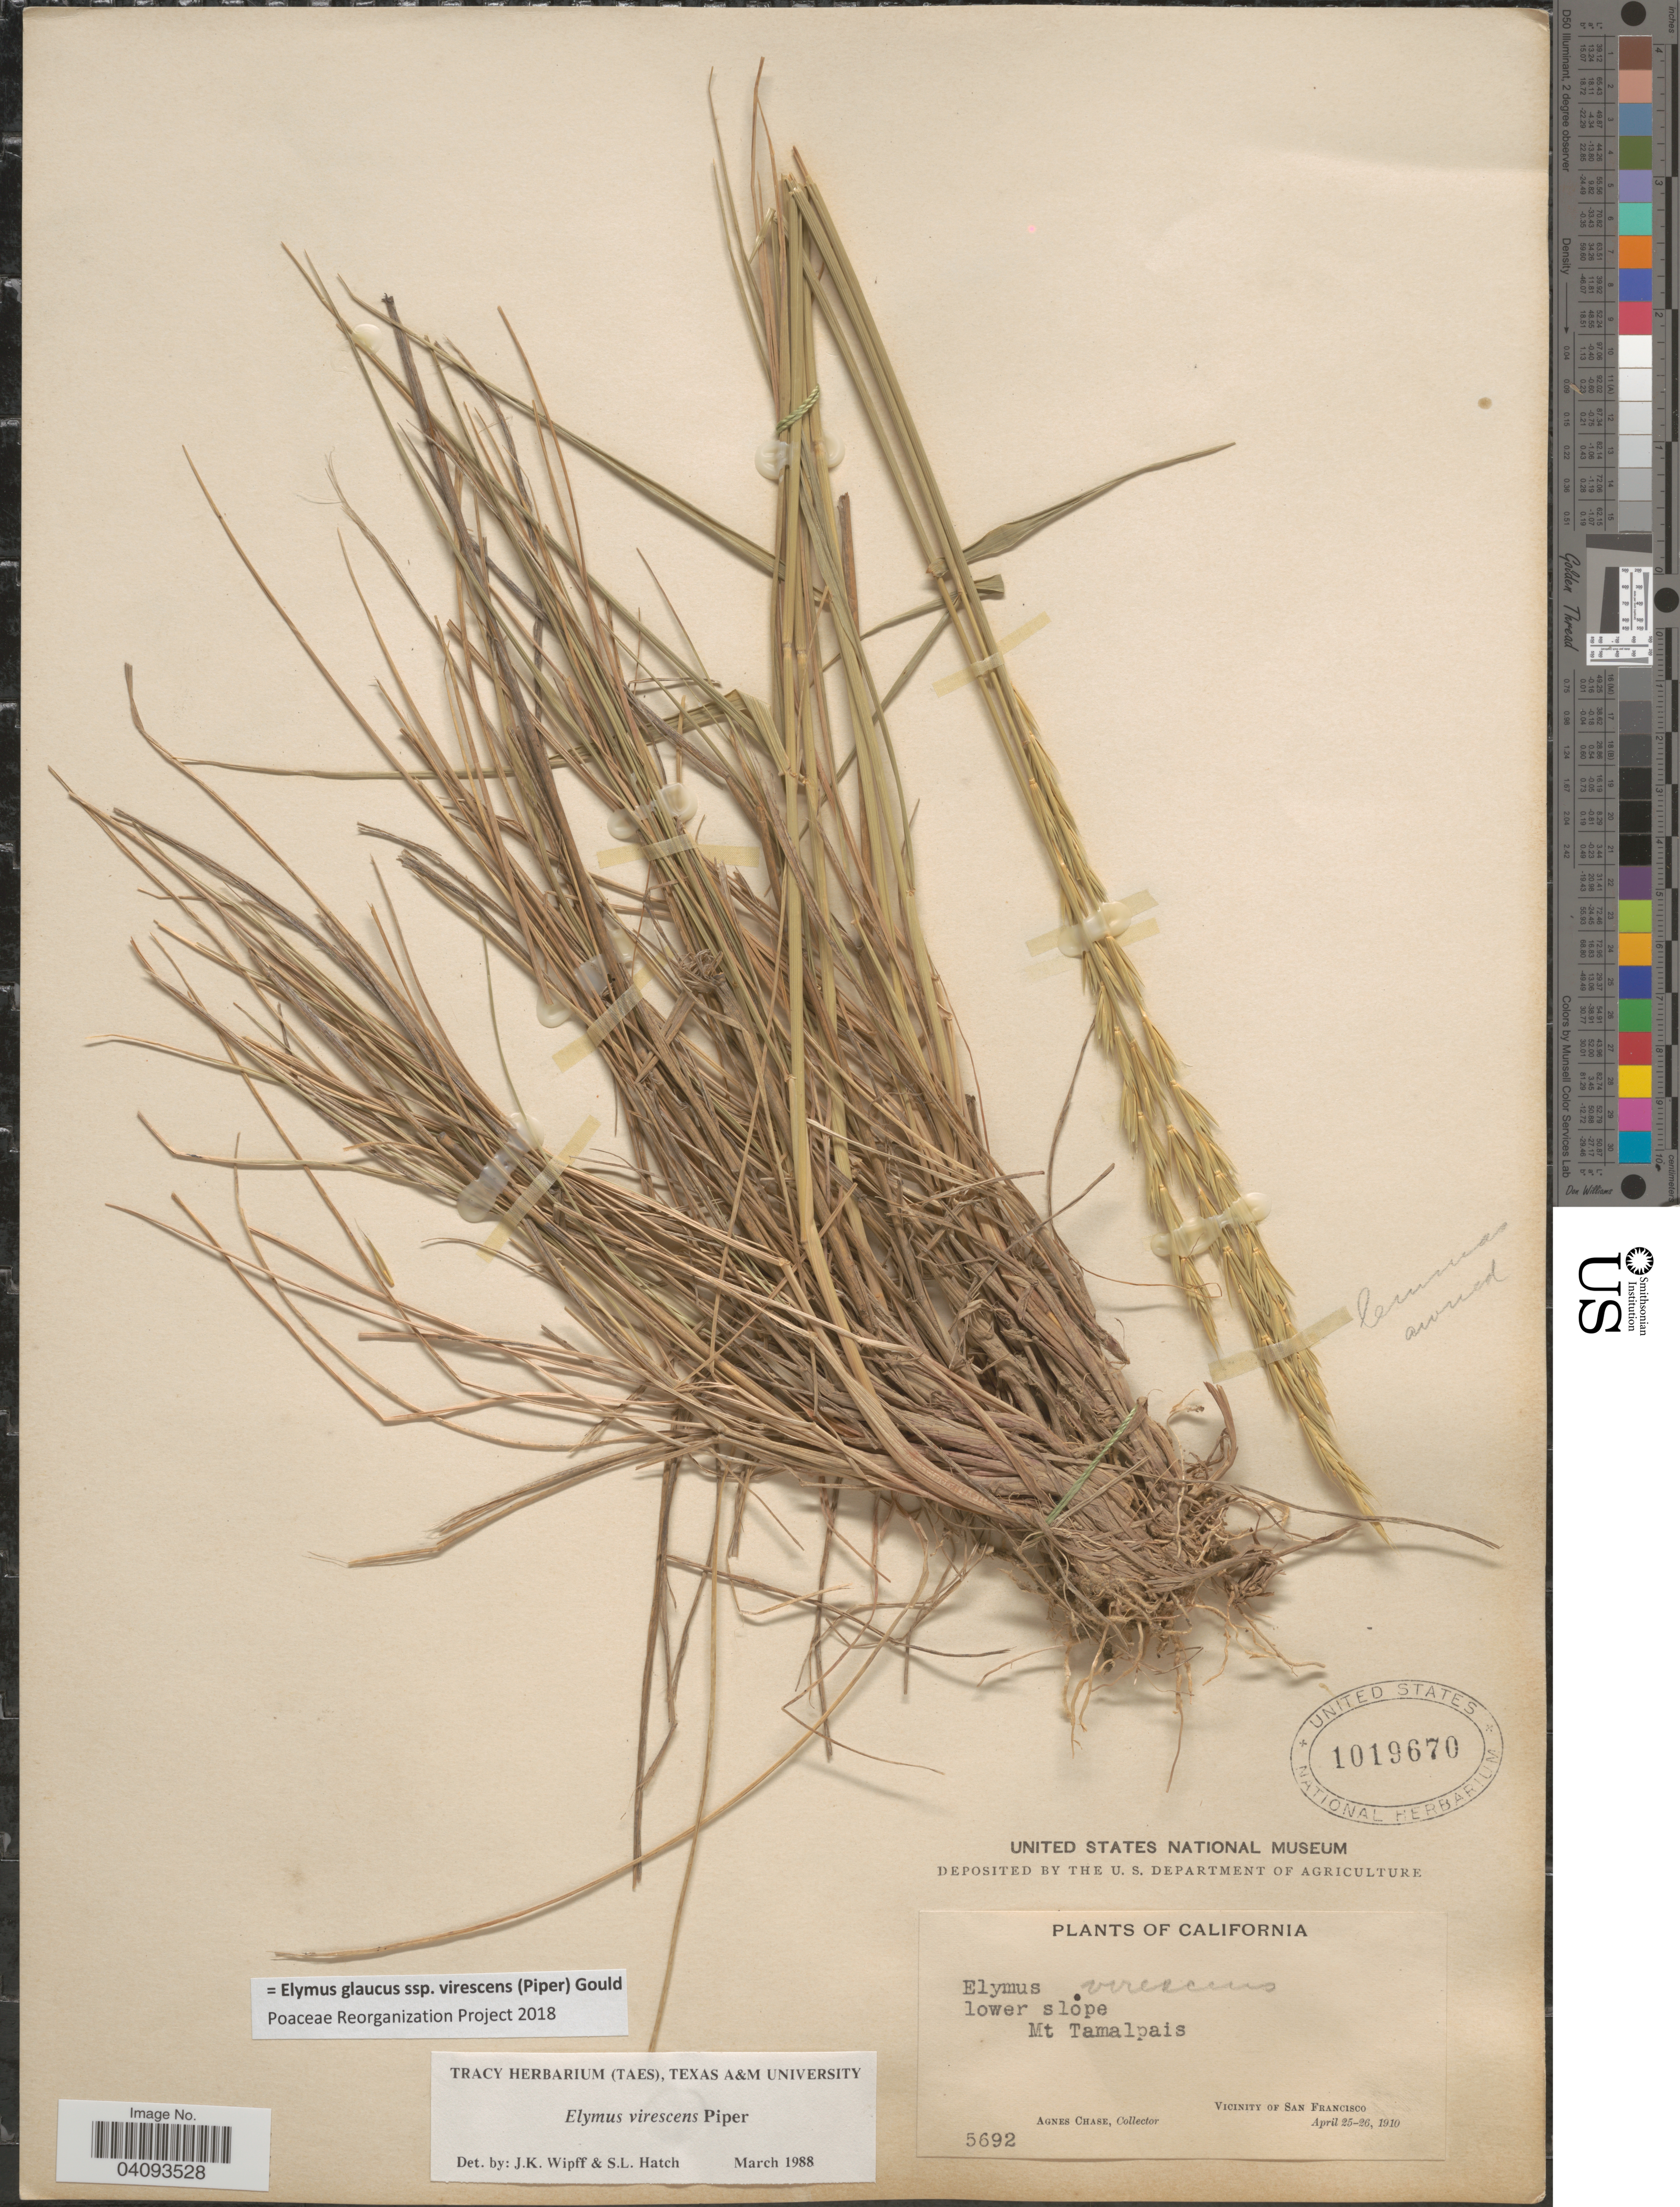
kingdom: Plantae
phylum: Tracheophyta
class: Liliopsida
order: Poales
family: Poaceae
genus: Elymus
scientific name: Elymus glaucus subsp. virescens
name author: (Piper) Gould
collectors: A. Chase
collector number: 5692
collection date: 1910-04-25/1910-04-26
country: United States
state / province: California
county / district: San Francisco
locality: Mt Tamalpais. Vicinity Of San Francisco.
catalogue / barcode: US 1019670